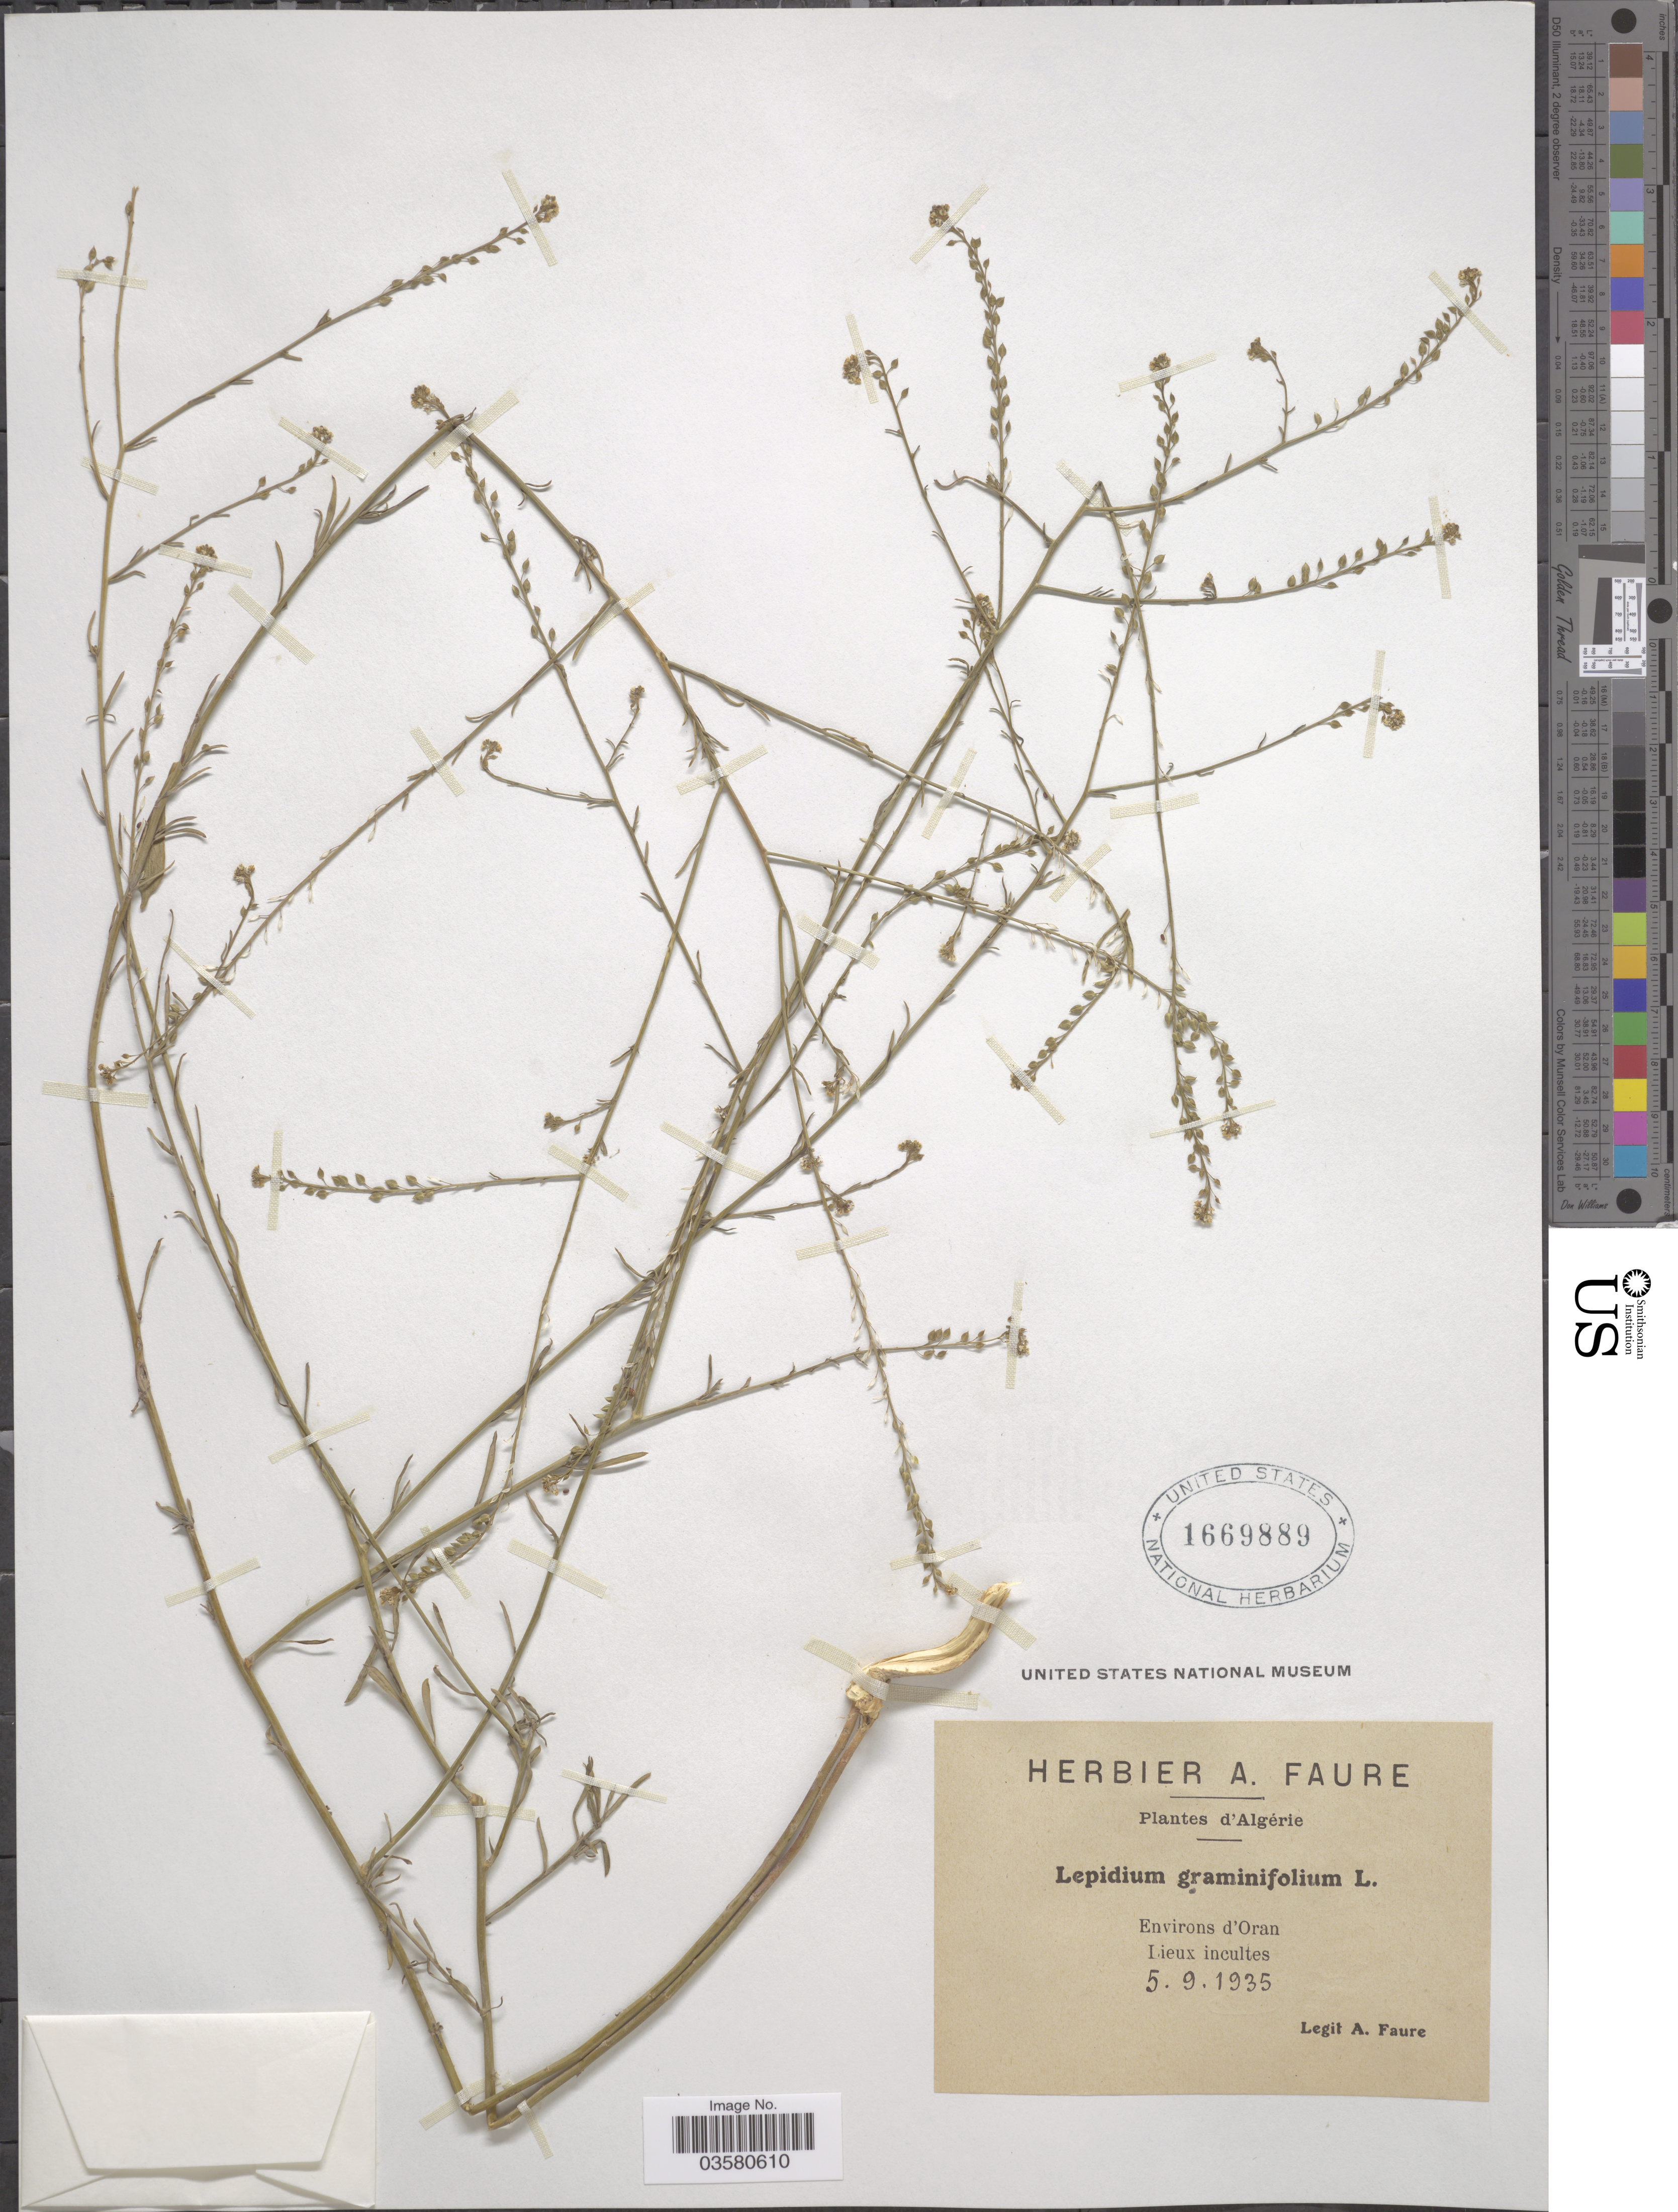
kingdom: Plantae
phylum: Tracheophyta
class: Magnoliopsida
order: Brassicales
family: Brassicaceae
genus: Lepidium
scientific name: Lepidium graminifolium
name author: L.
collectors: A. Faure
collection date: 1935-09-05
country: Algeria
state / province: Oran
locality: Environs d'Oran Lieux incultes.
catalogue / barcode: US 1669889